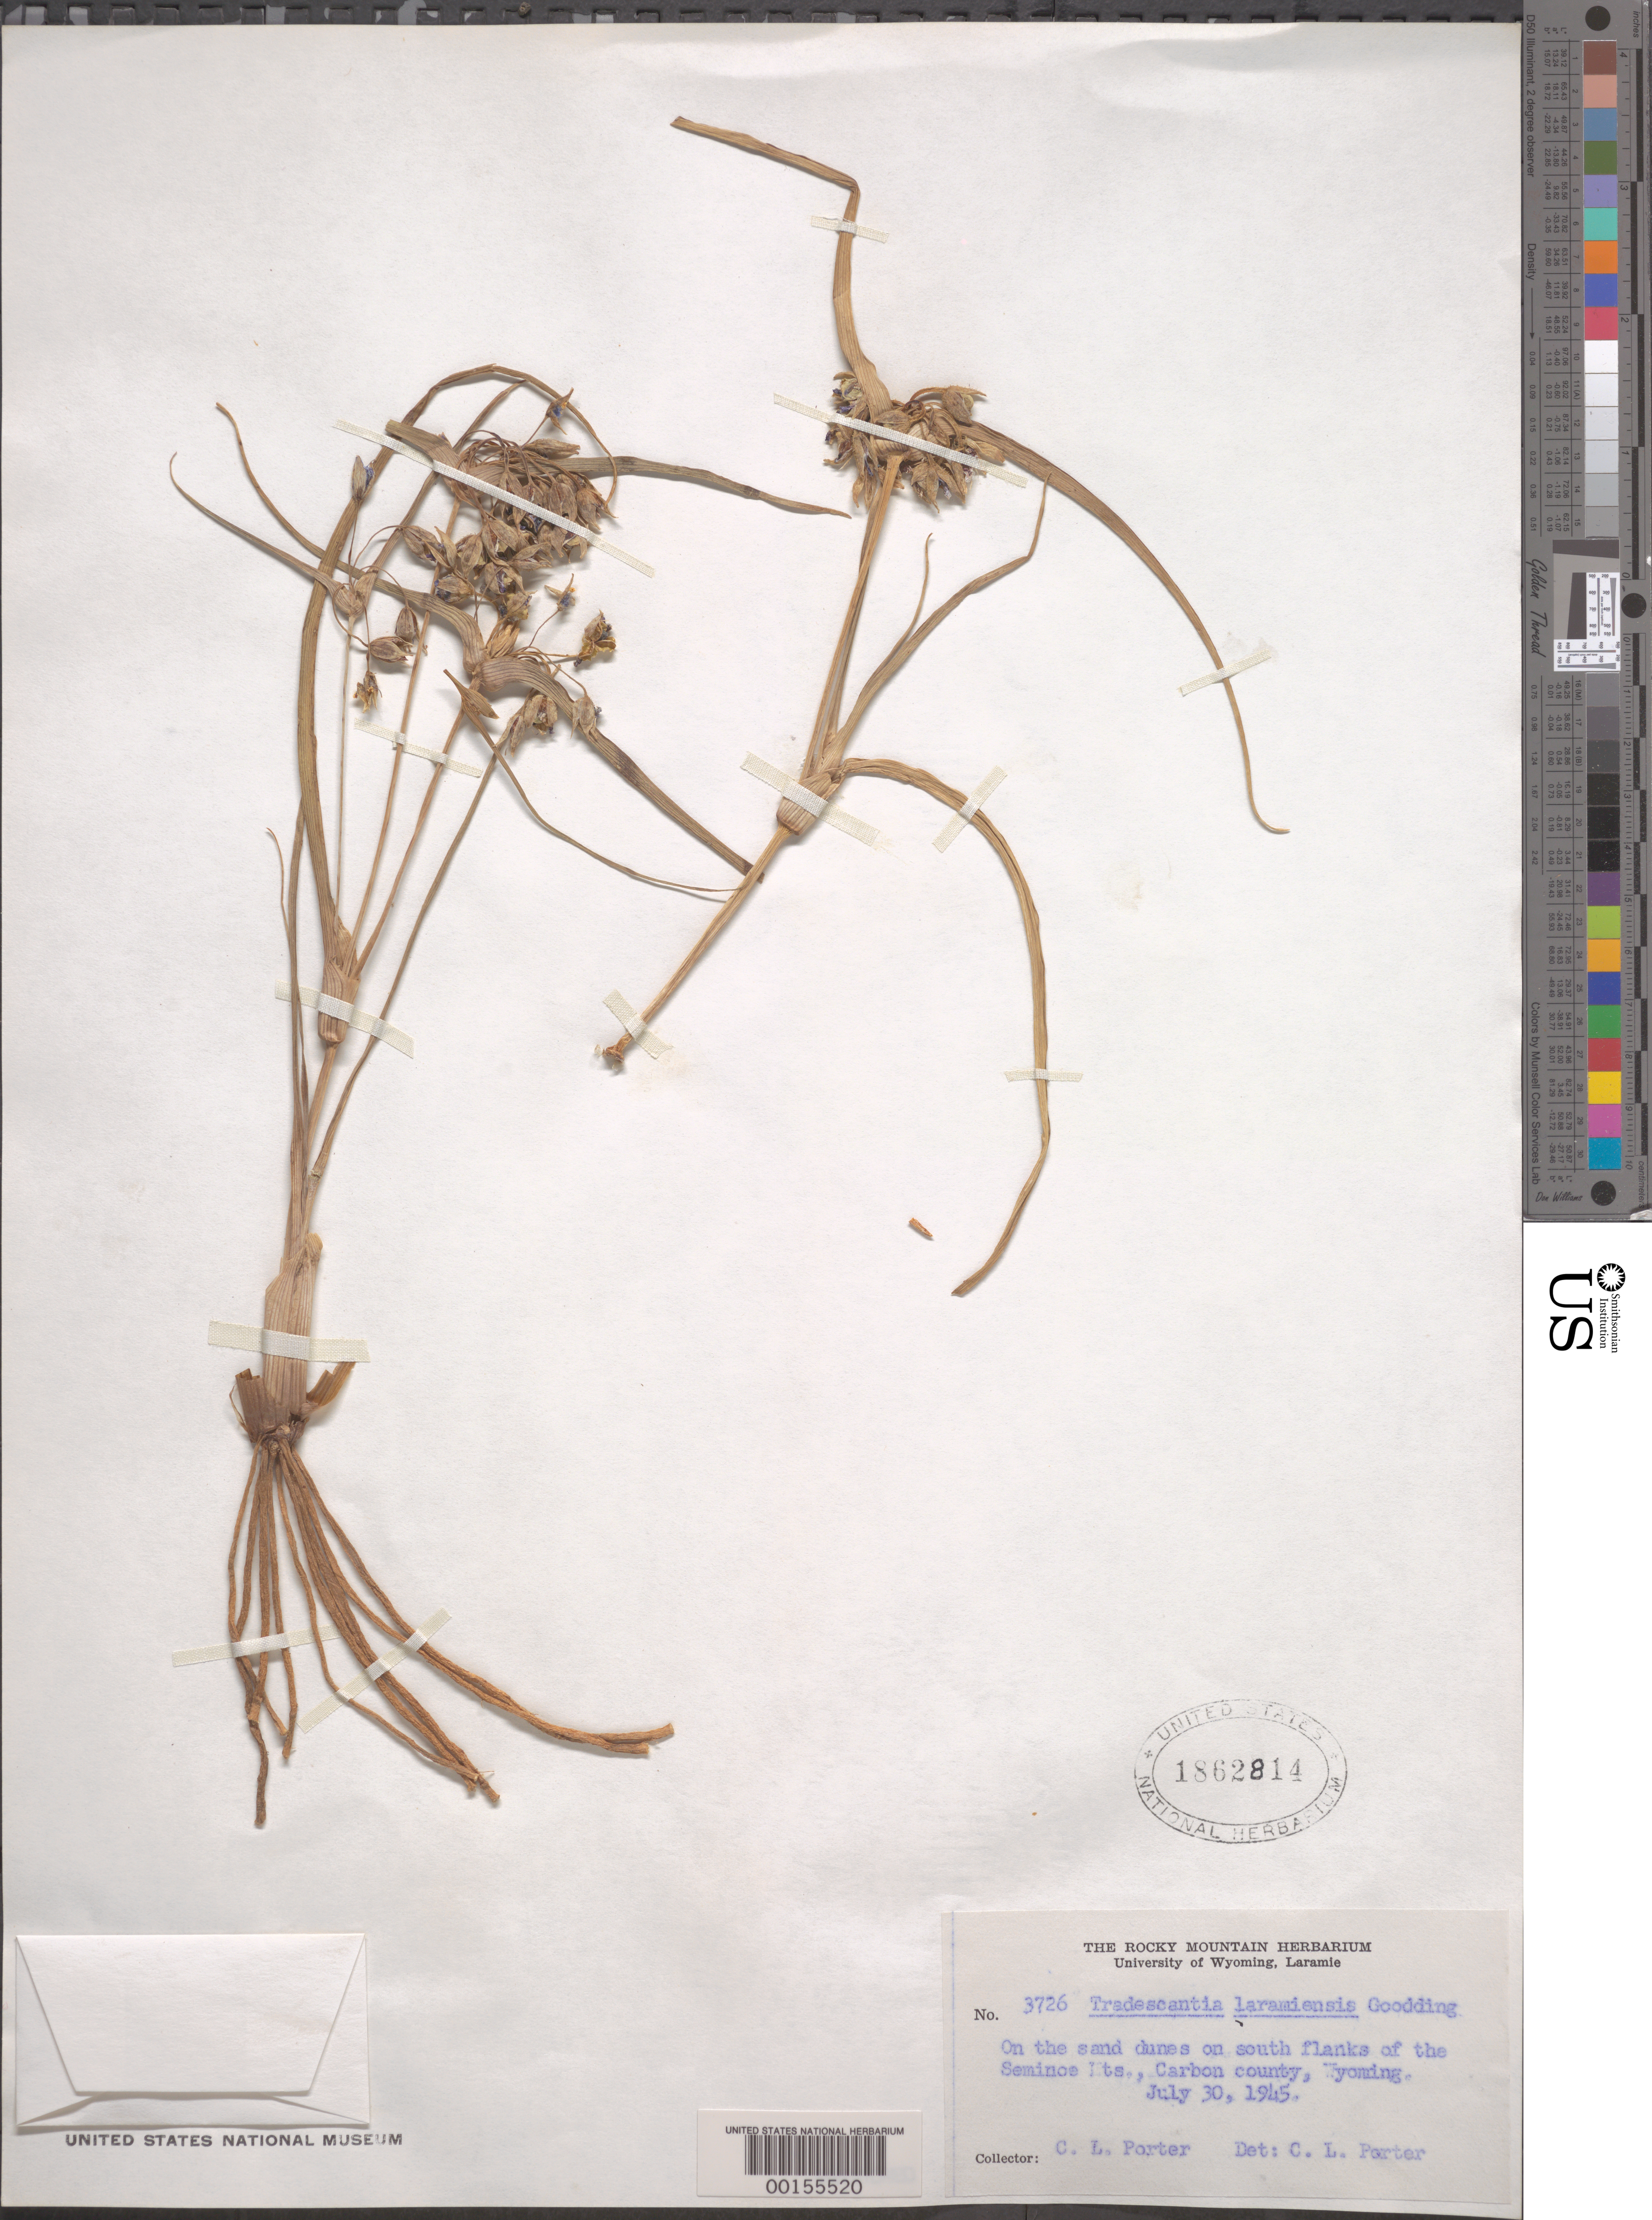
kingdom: Plantae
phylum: Tracheophyta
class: Liliopsida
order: Commelinales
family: Commelinaceae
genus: Tradescantia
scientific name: Tradescantia occidentalis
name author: (Britton) Smyth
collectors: C. L. Porter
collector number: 3726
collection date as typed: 30 Jul 1945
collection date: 1945-07-30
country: United States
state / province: Wyoming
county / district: Carbon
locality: Seminoe mts.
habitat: Sand dunes, mt. flanks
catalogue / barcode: US 1862814